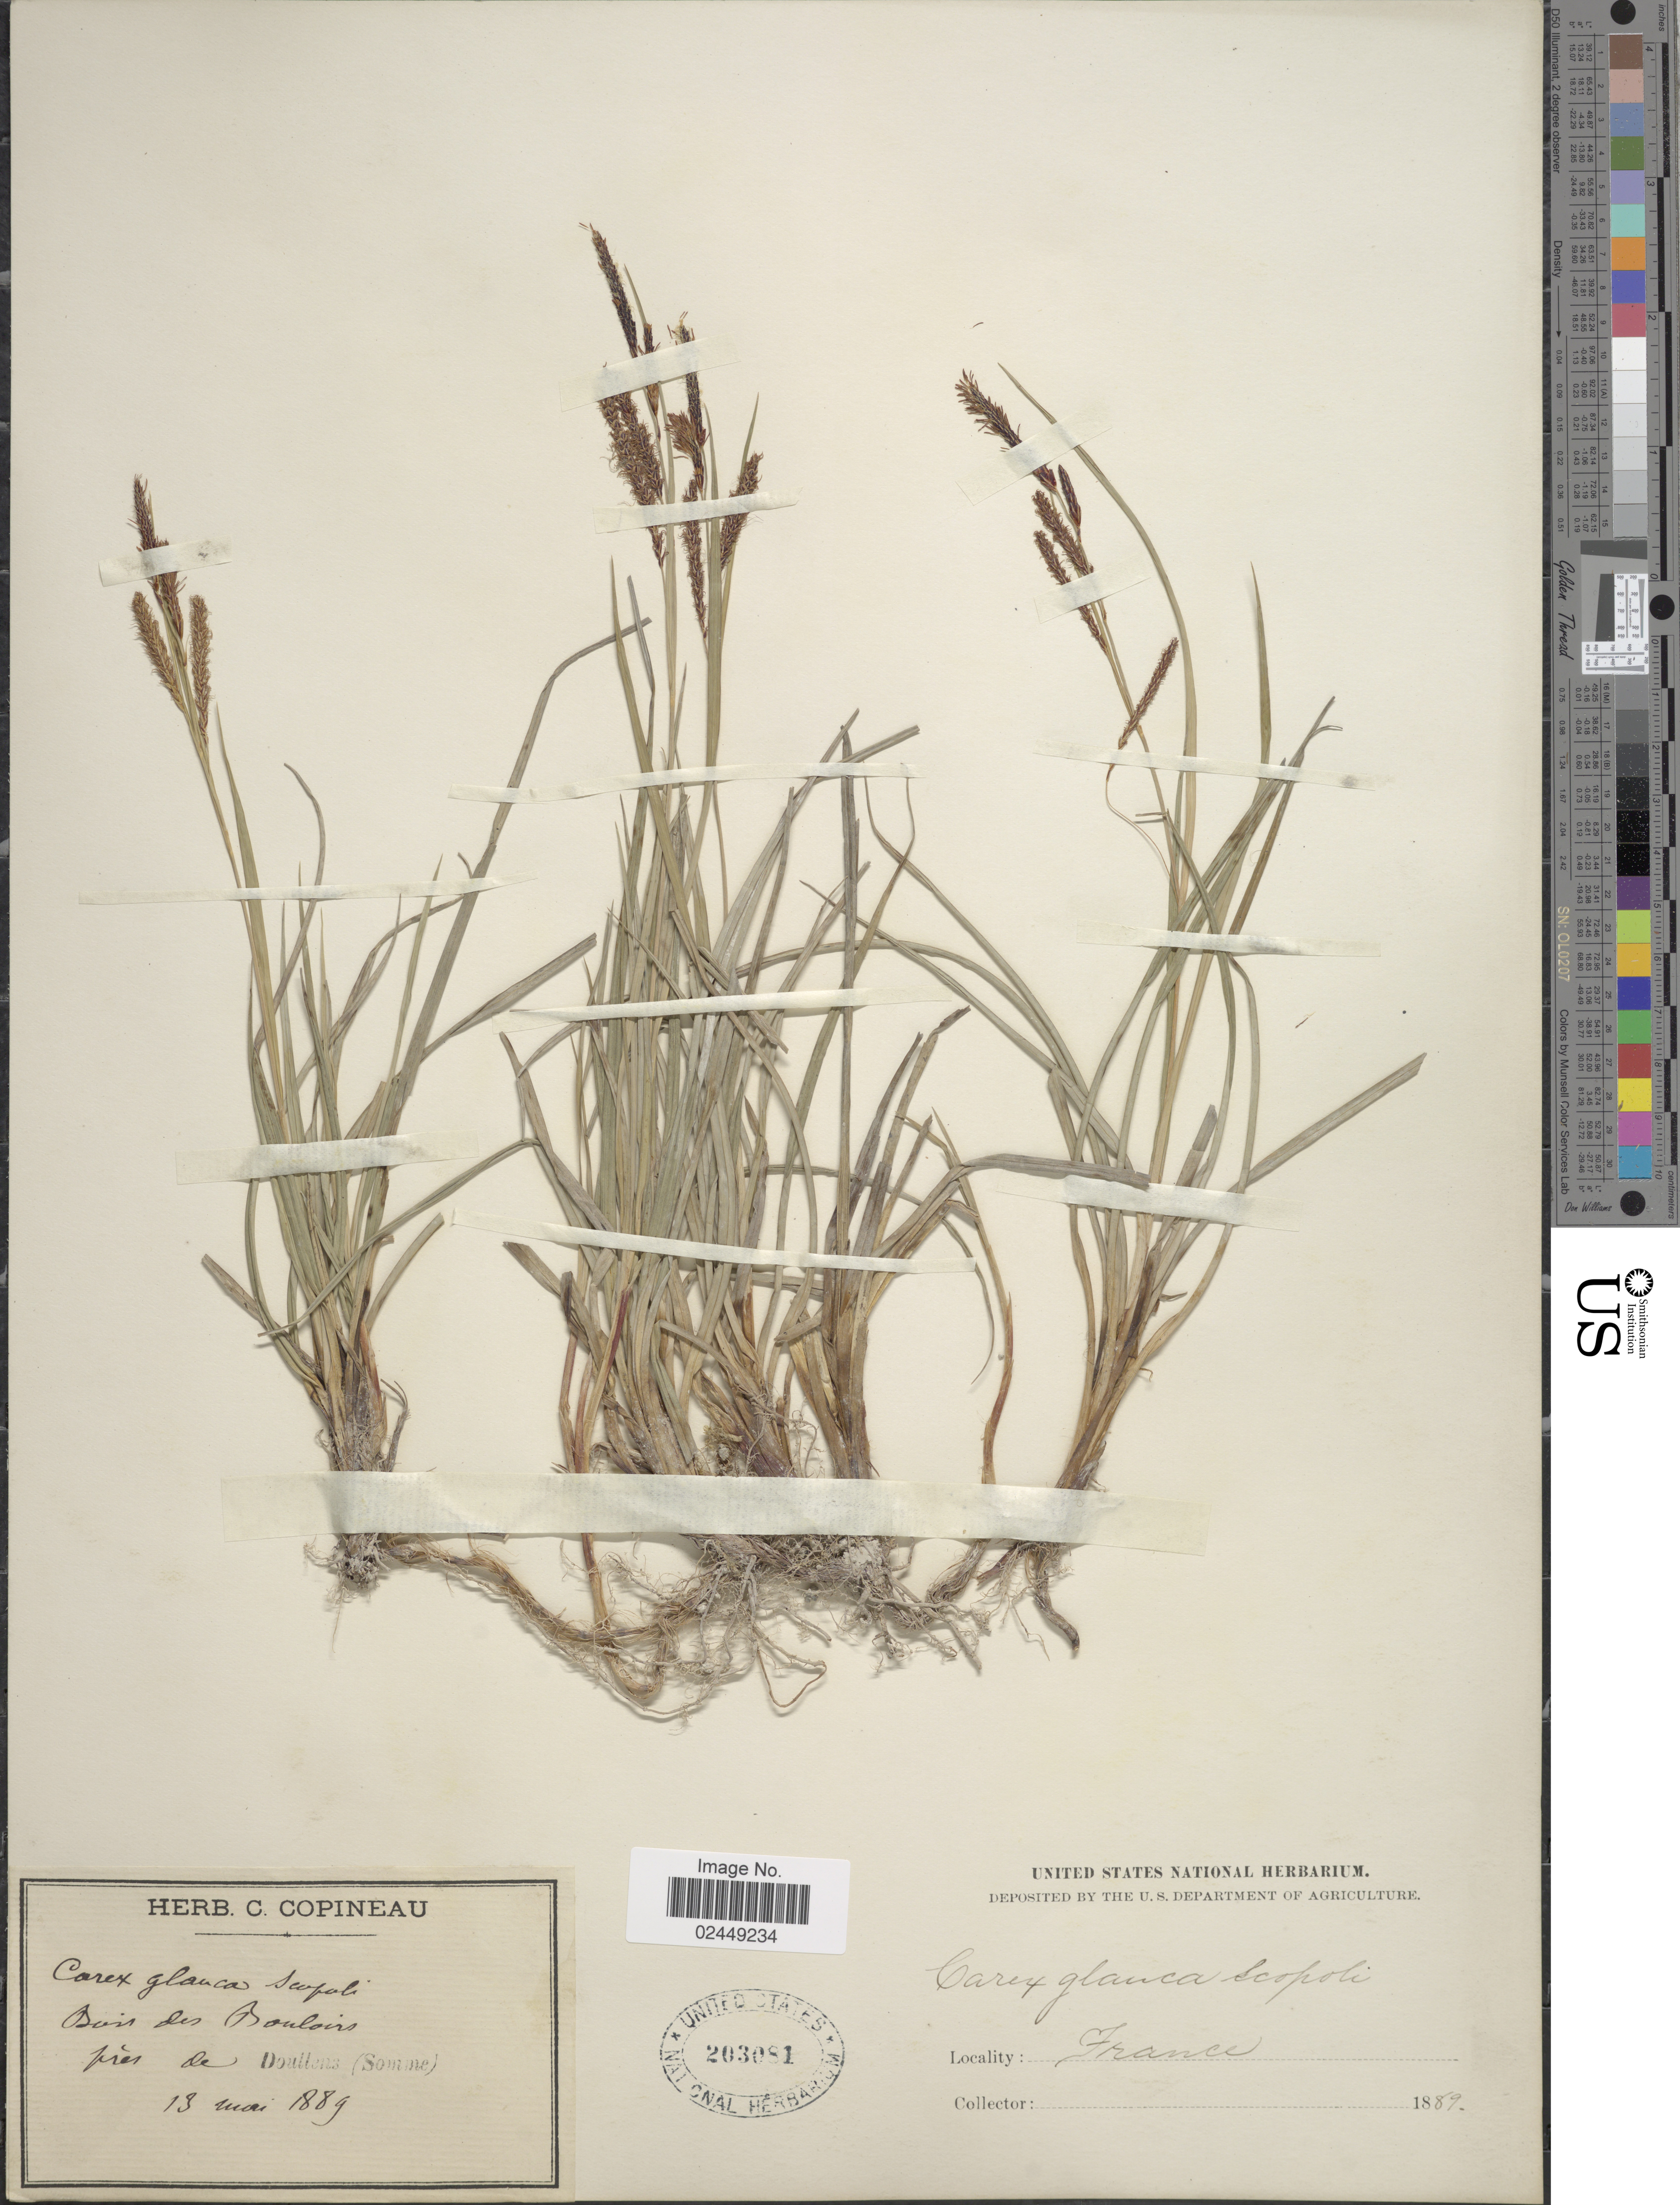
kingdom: Plantae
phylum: Tracheophyta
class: Liliopsida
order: Poales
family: Cyperaceae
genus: Carex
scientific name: Carex flacca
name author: Schreb.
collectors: ex herb. C. Copineau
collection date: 1889-05-13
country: France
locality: Bois des Bouloirs prés de Doullens (Somme)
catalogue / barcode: US 203081